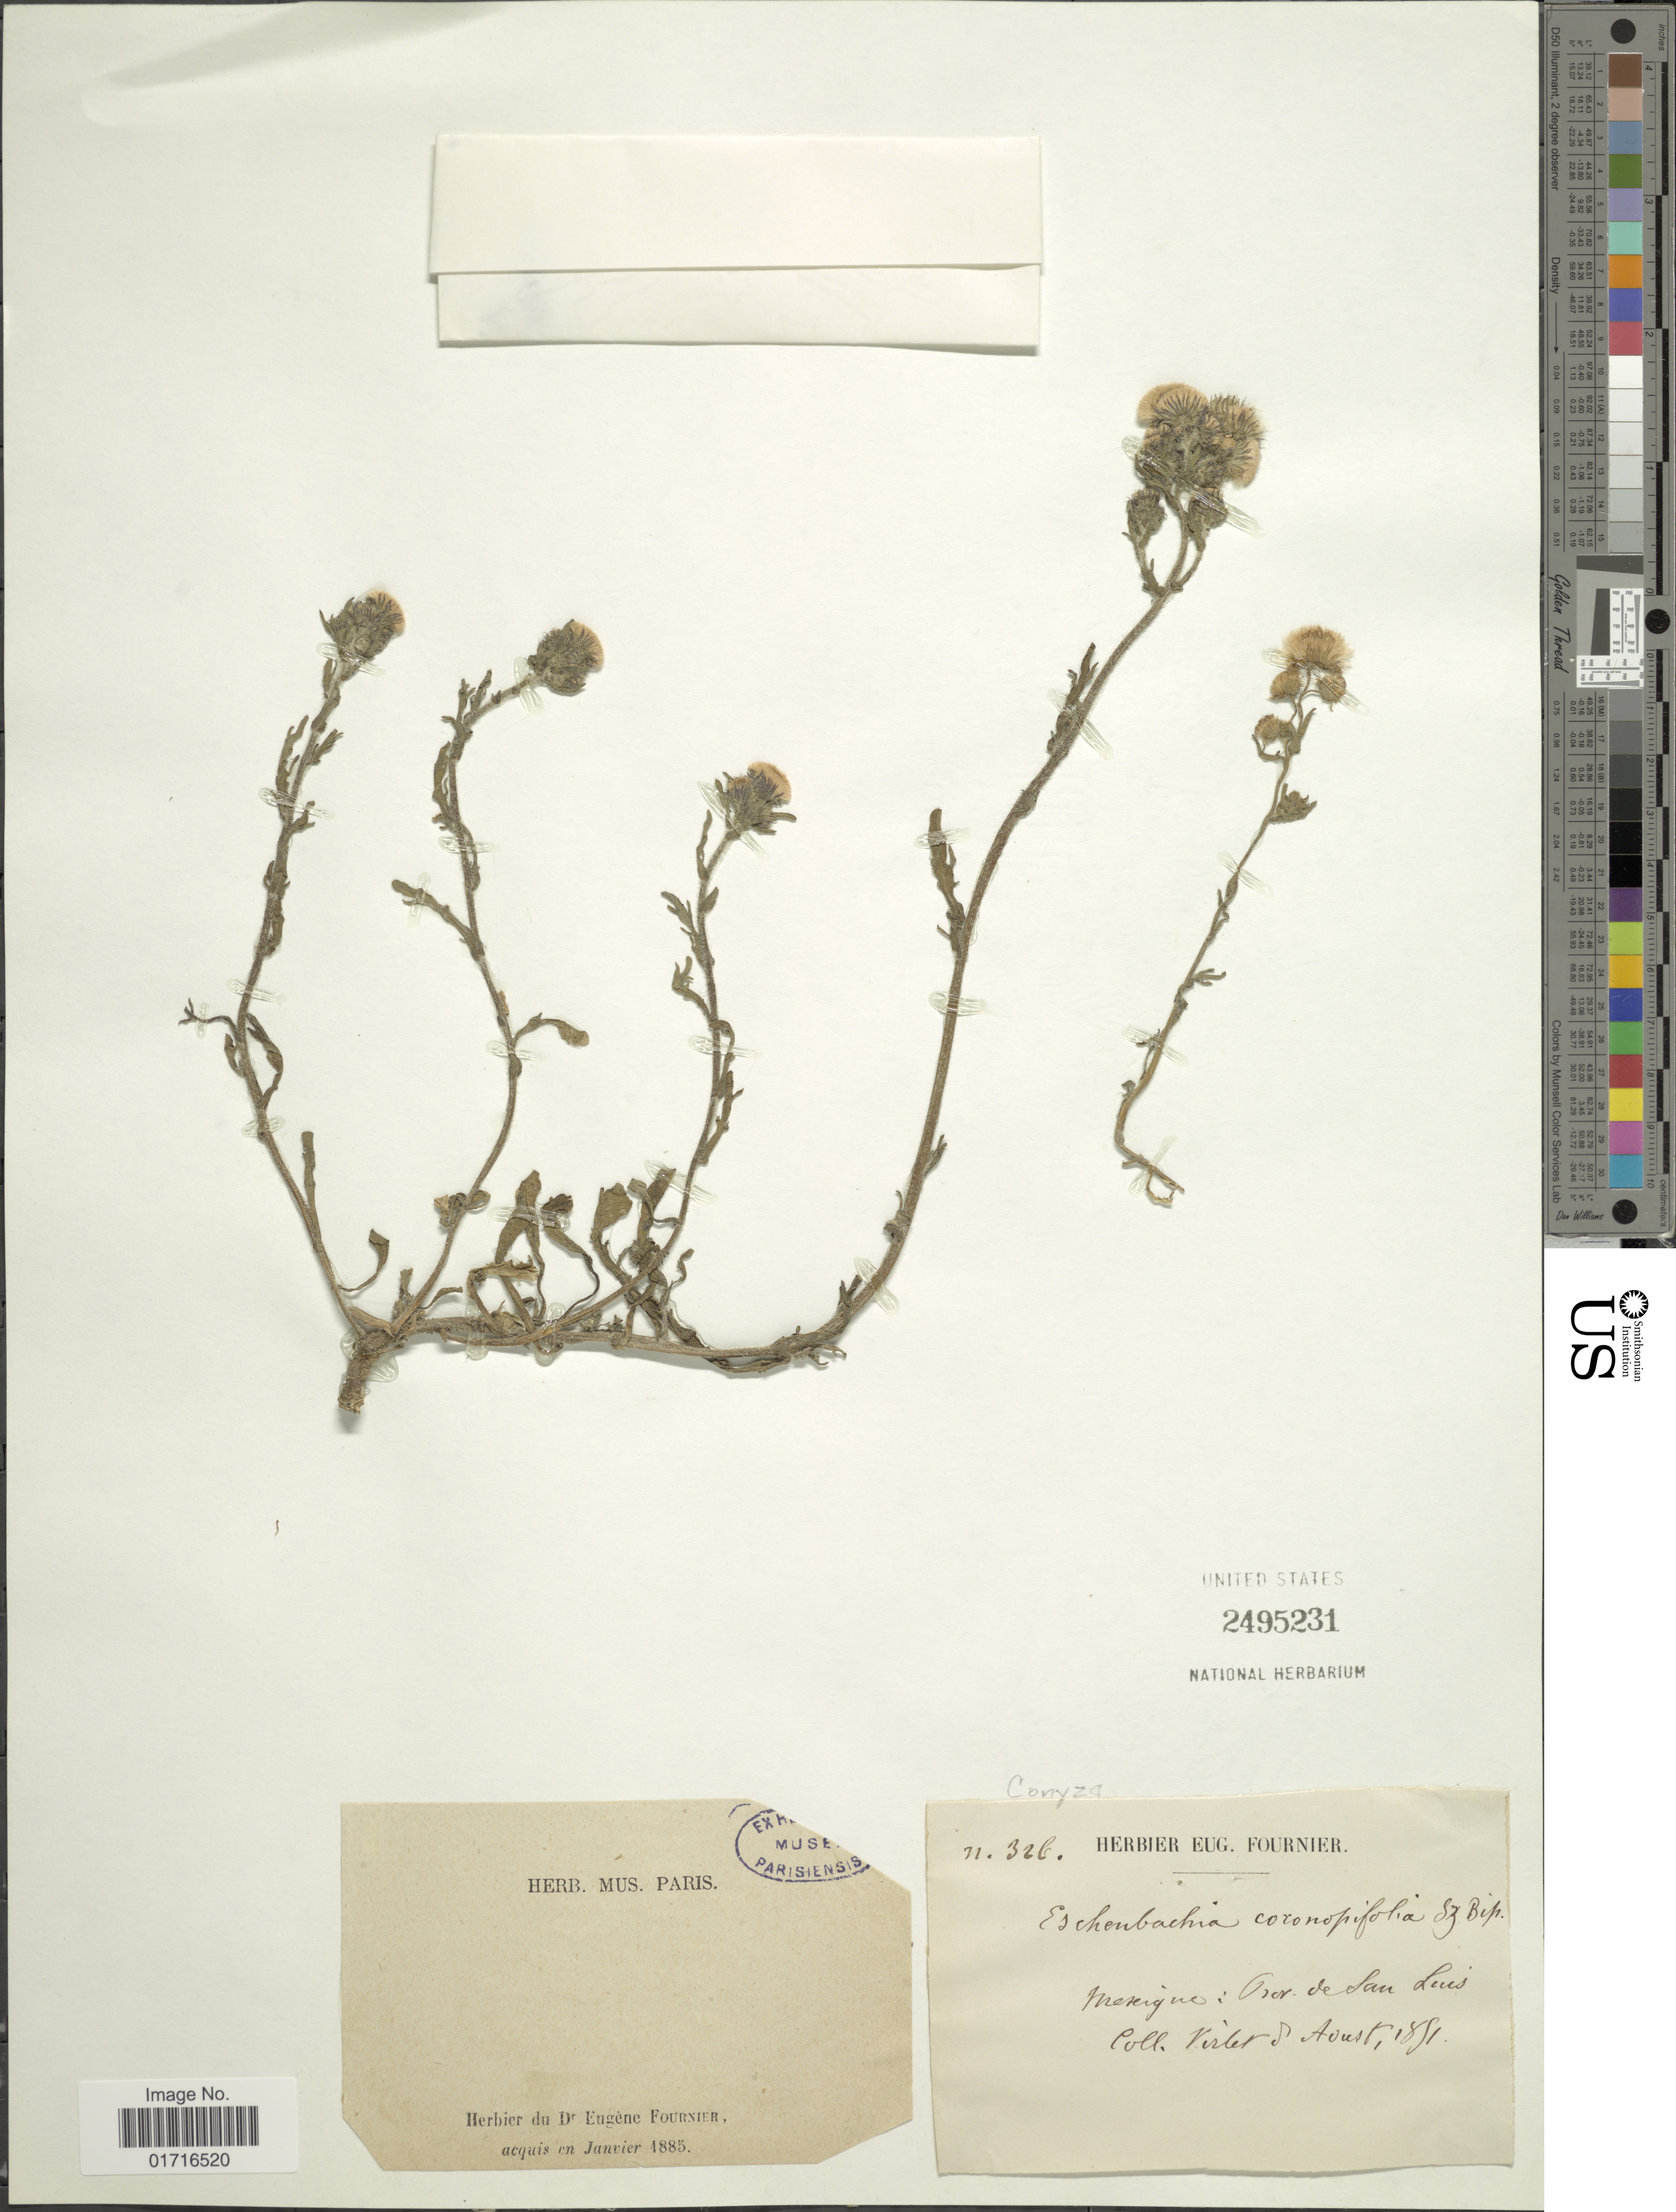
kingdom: Plantae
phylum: Tracheophyta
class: Magnoliopsida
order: Asterales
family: Asteraceae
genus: Conyza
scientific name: Conyza coronopifolia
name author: Kunth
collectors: M. Virlet d'Aoust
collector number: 32b*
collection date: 1891-08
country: Mexico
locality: Prov. de San Luis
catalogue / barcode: US 2495231